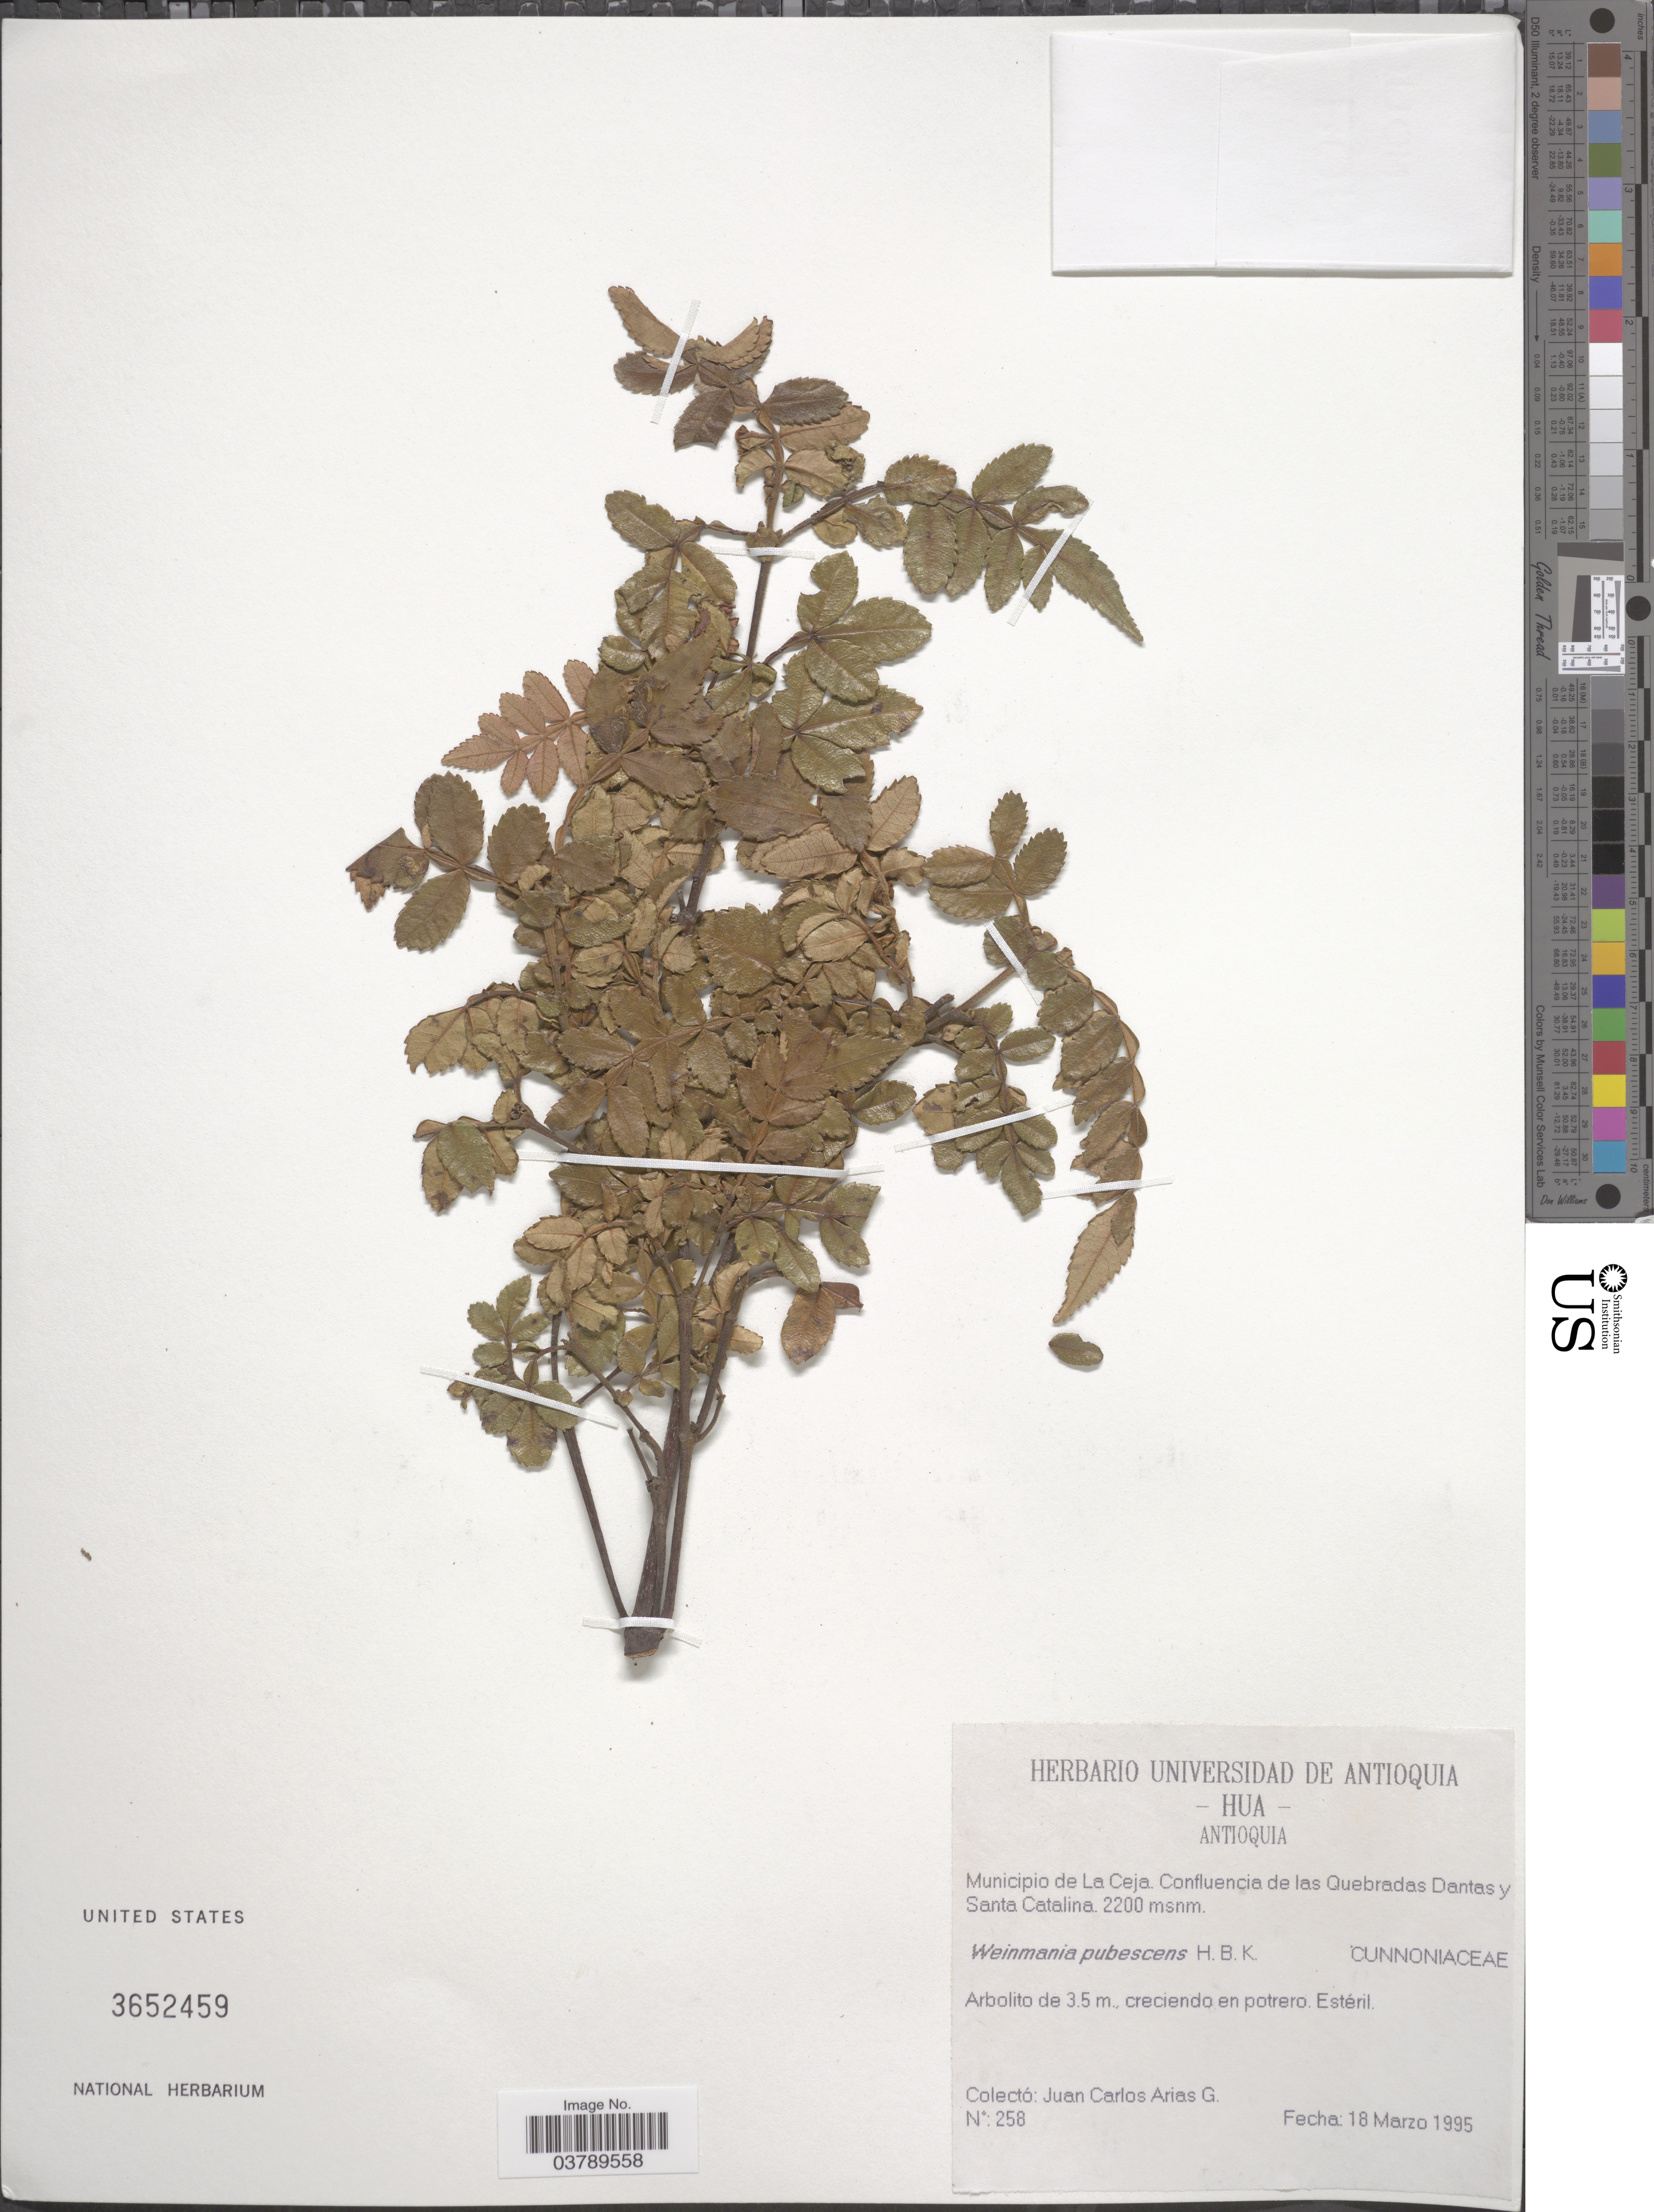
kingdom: Plantae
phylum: Tracheophyta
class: Magnoliopsida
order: Oxalidales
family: Cunoniaceae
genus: Weinmannia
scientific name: Weinmannia pubescens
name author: Kunth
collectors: J. Arias G.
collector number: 258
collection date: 1995-03-18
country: Colombia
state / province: Antioquia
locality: Municipio de La Ceja. Confluencia de las Quebradas Dantas y Santa Catalina.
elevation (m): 2200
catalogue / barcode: US 3652459